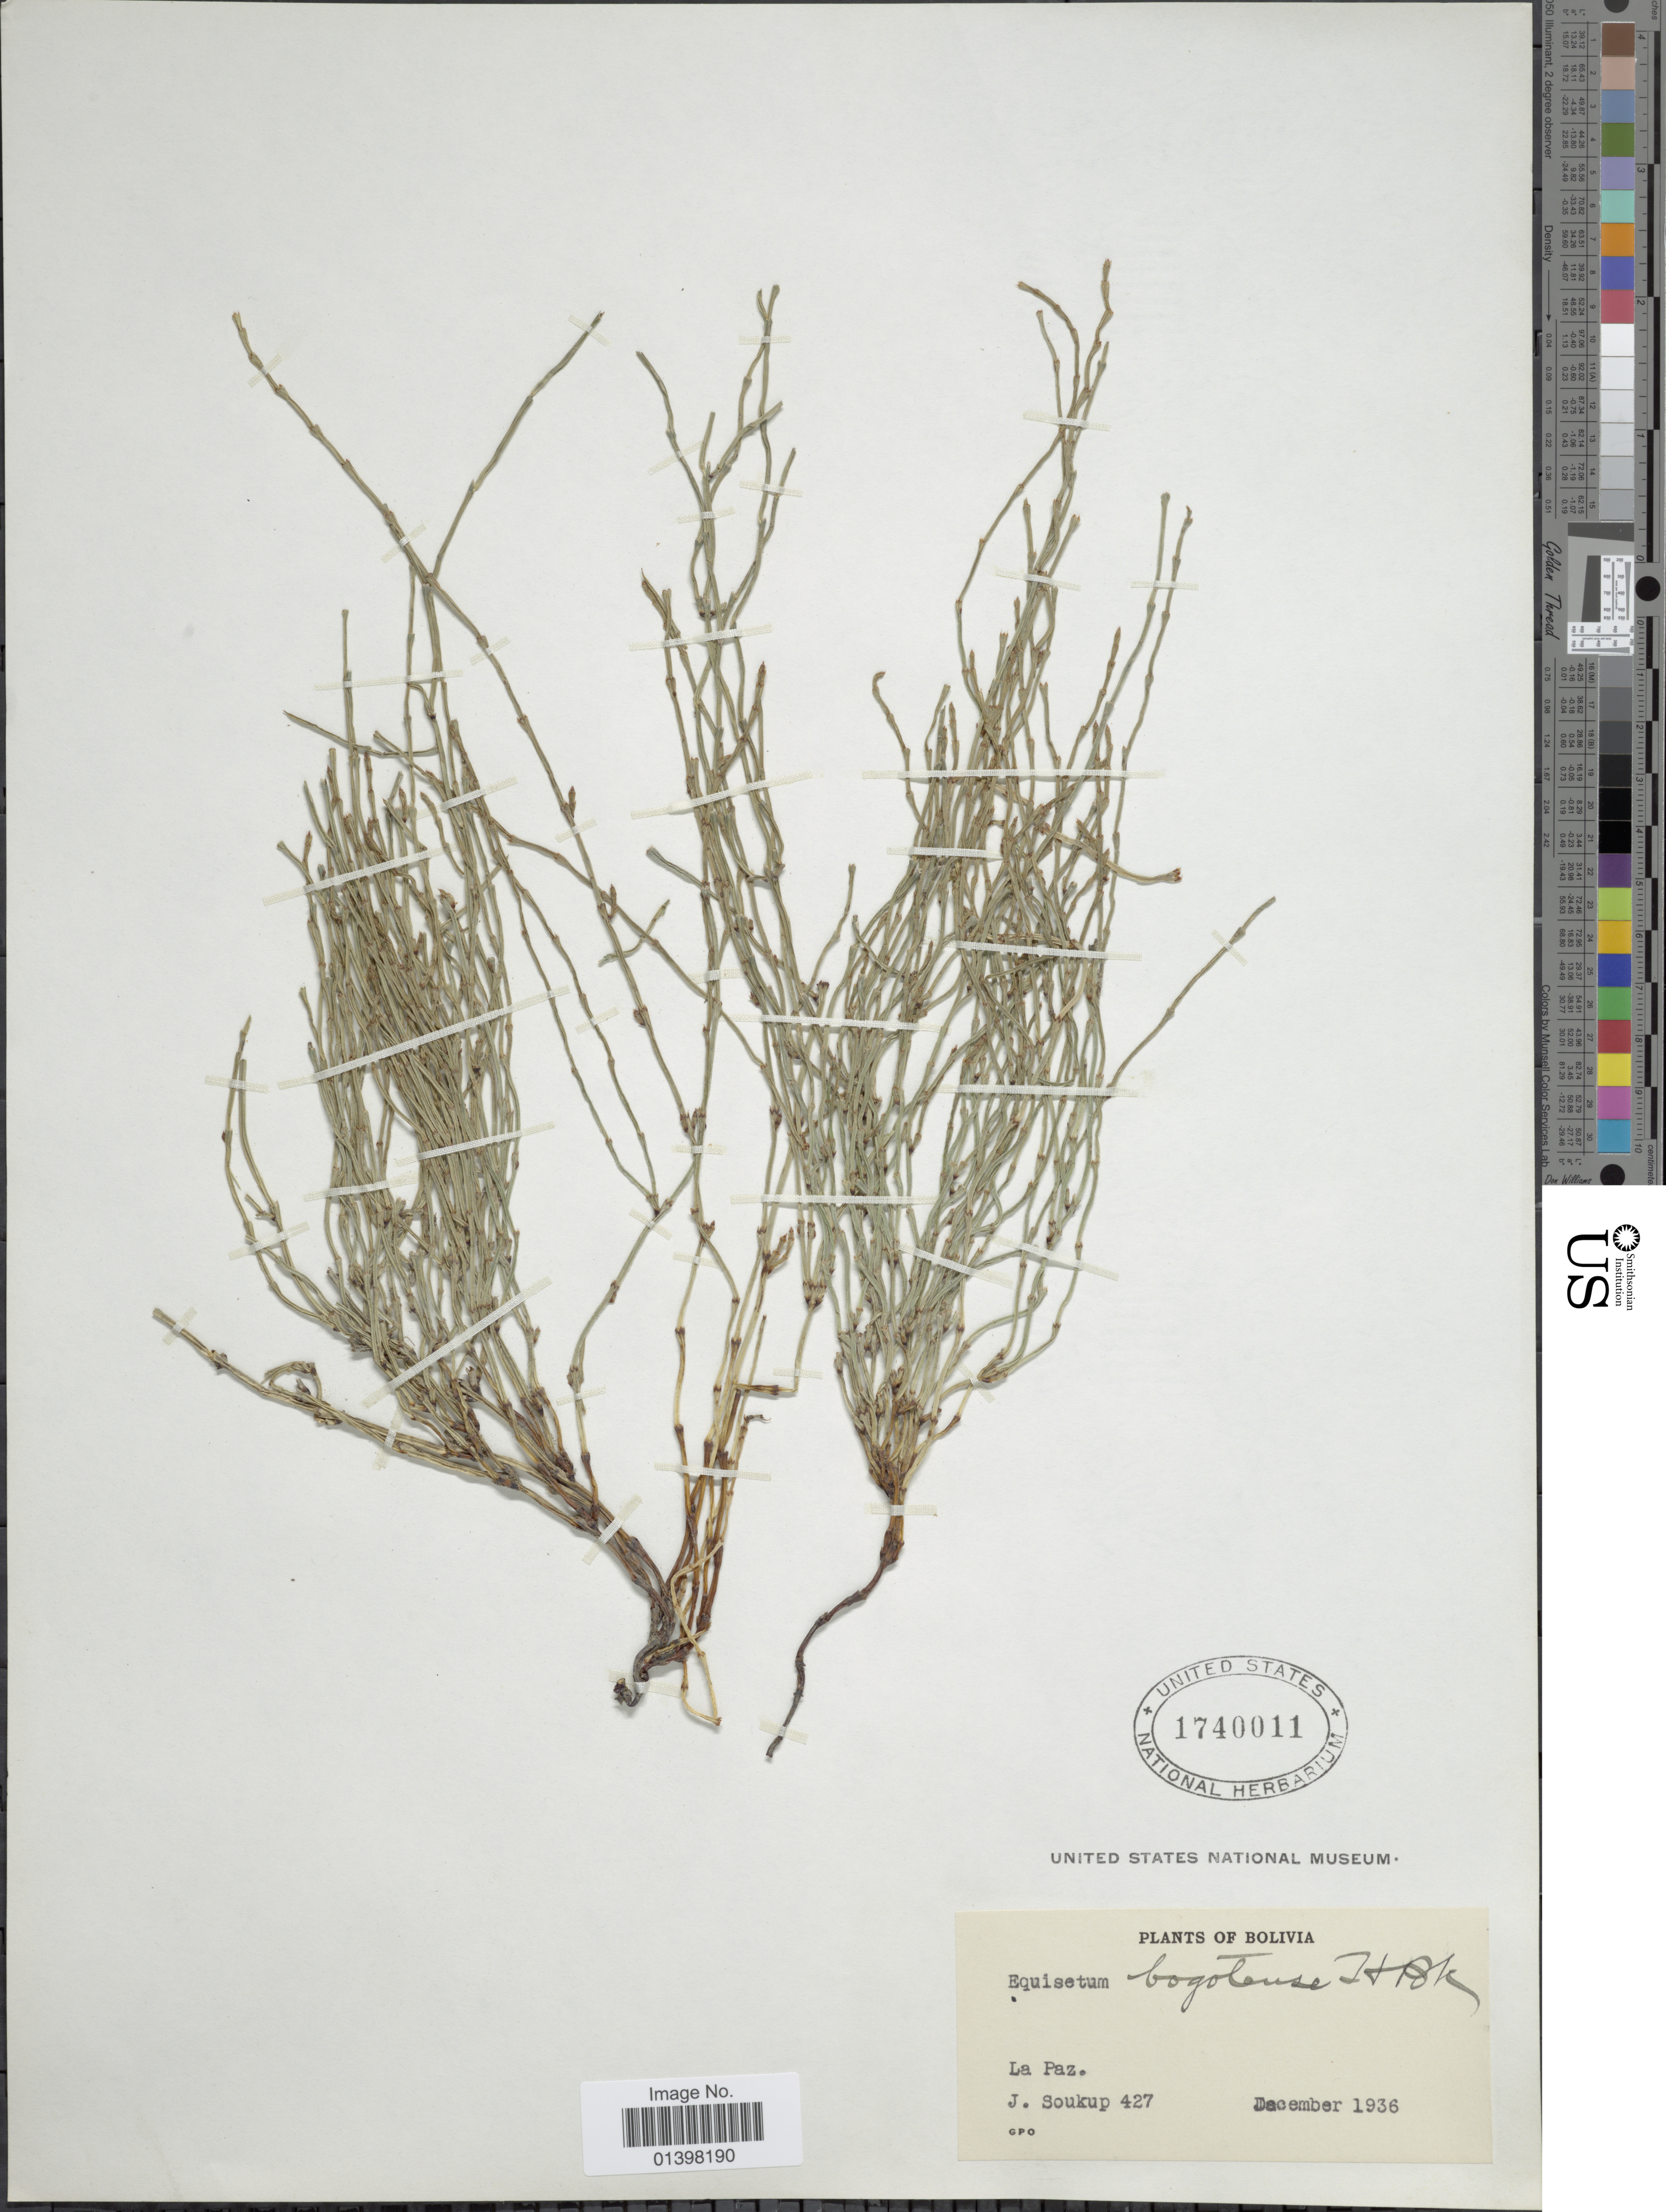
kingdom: Plantae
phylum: Tracheophyta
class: Polypodiopsida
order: Equisetales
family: Equisetaceae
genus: Equisetum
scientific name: Equisetum bogotense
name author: Kunth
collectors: J. Soukup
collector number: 427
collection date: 1936-12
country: Bolivia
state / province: La Paz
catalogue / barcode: US 1740011